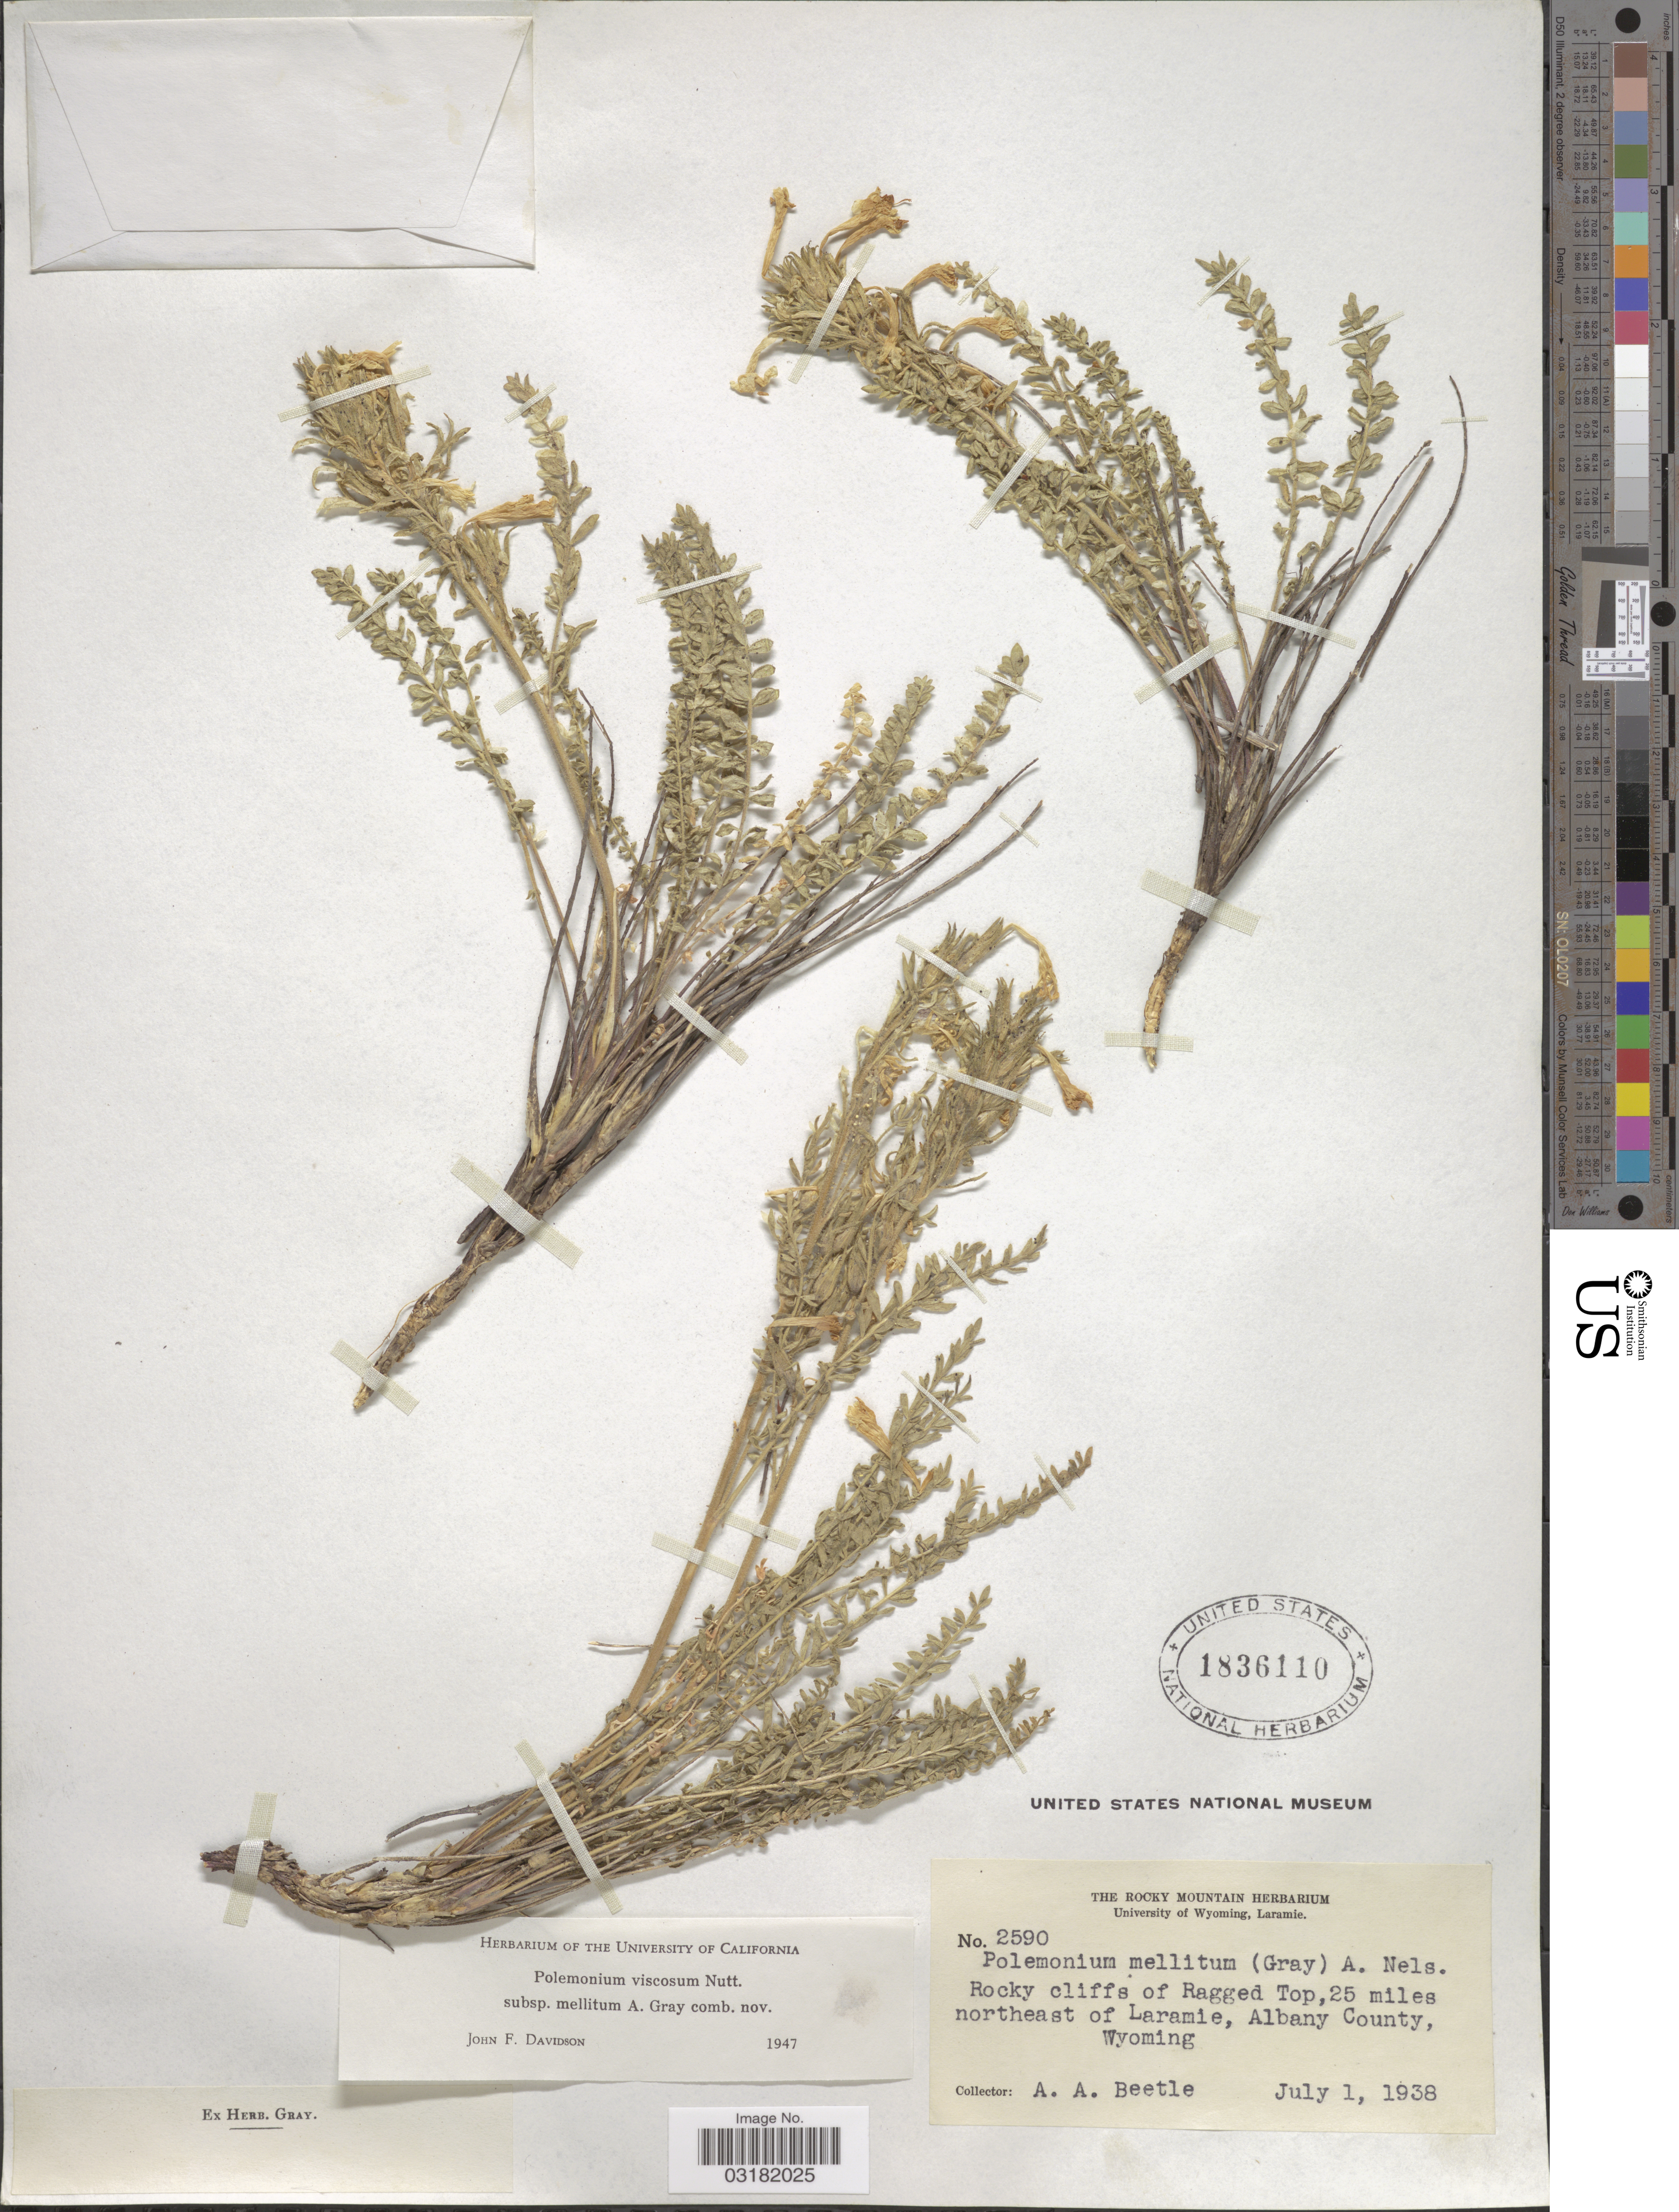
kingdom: Plantae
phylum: Tracheophyta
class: Magnoliopsida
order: Ericales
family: Polemoniaceae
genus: Polemonium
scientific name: Polemonium viscosum subsp. mellitum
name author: (A. Gray) J.F. Davidson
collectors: A. A. Beetle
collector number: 2590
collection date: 1938-07-01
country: United States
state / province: Wyoming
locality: Rocky cliffs of Ragged Top, 25 miles northeast of Laramie, Albany County, Wyoming.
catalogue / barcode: US 1836110